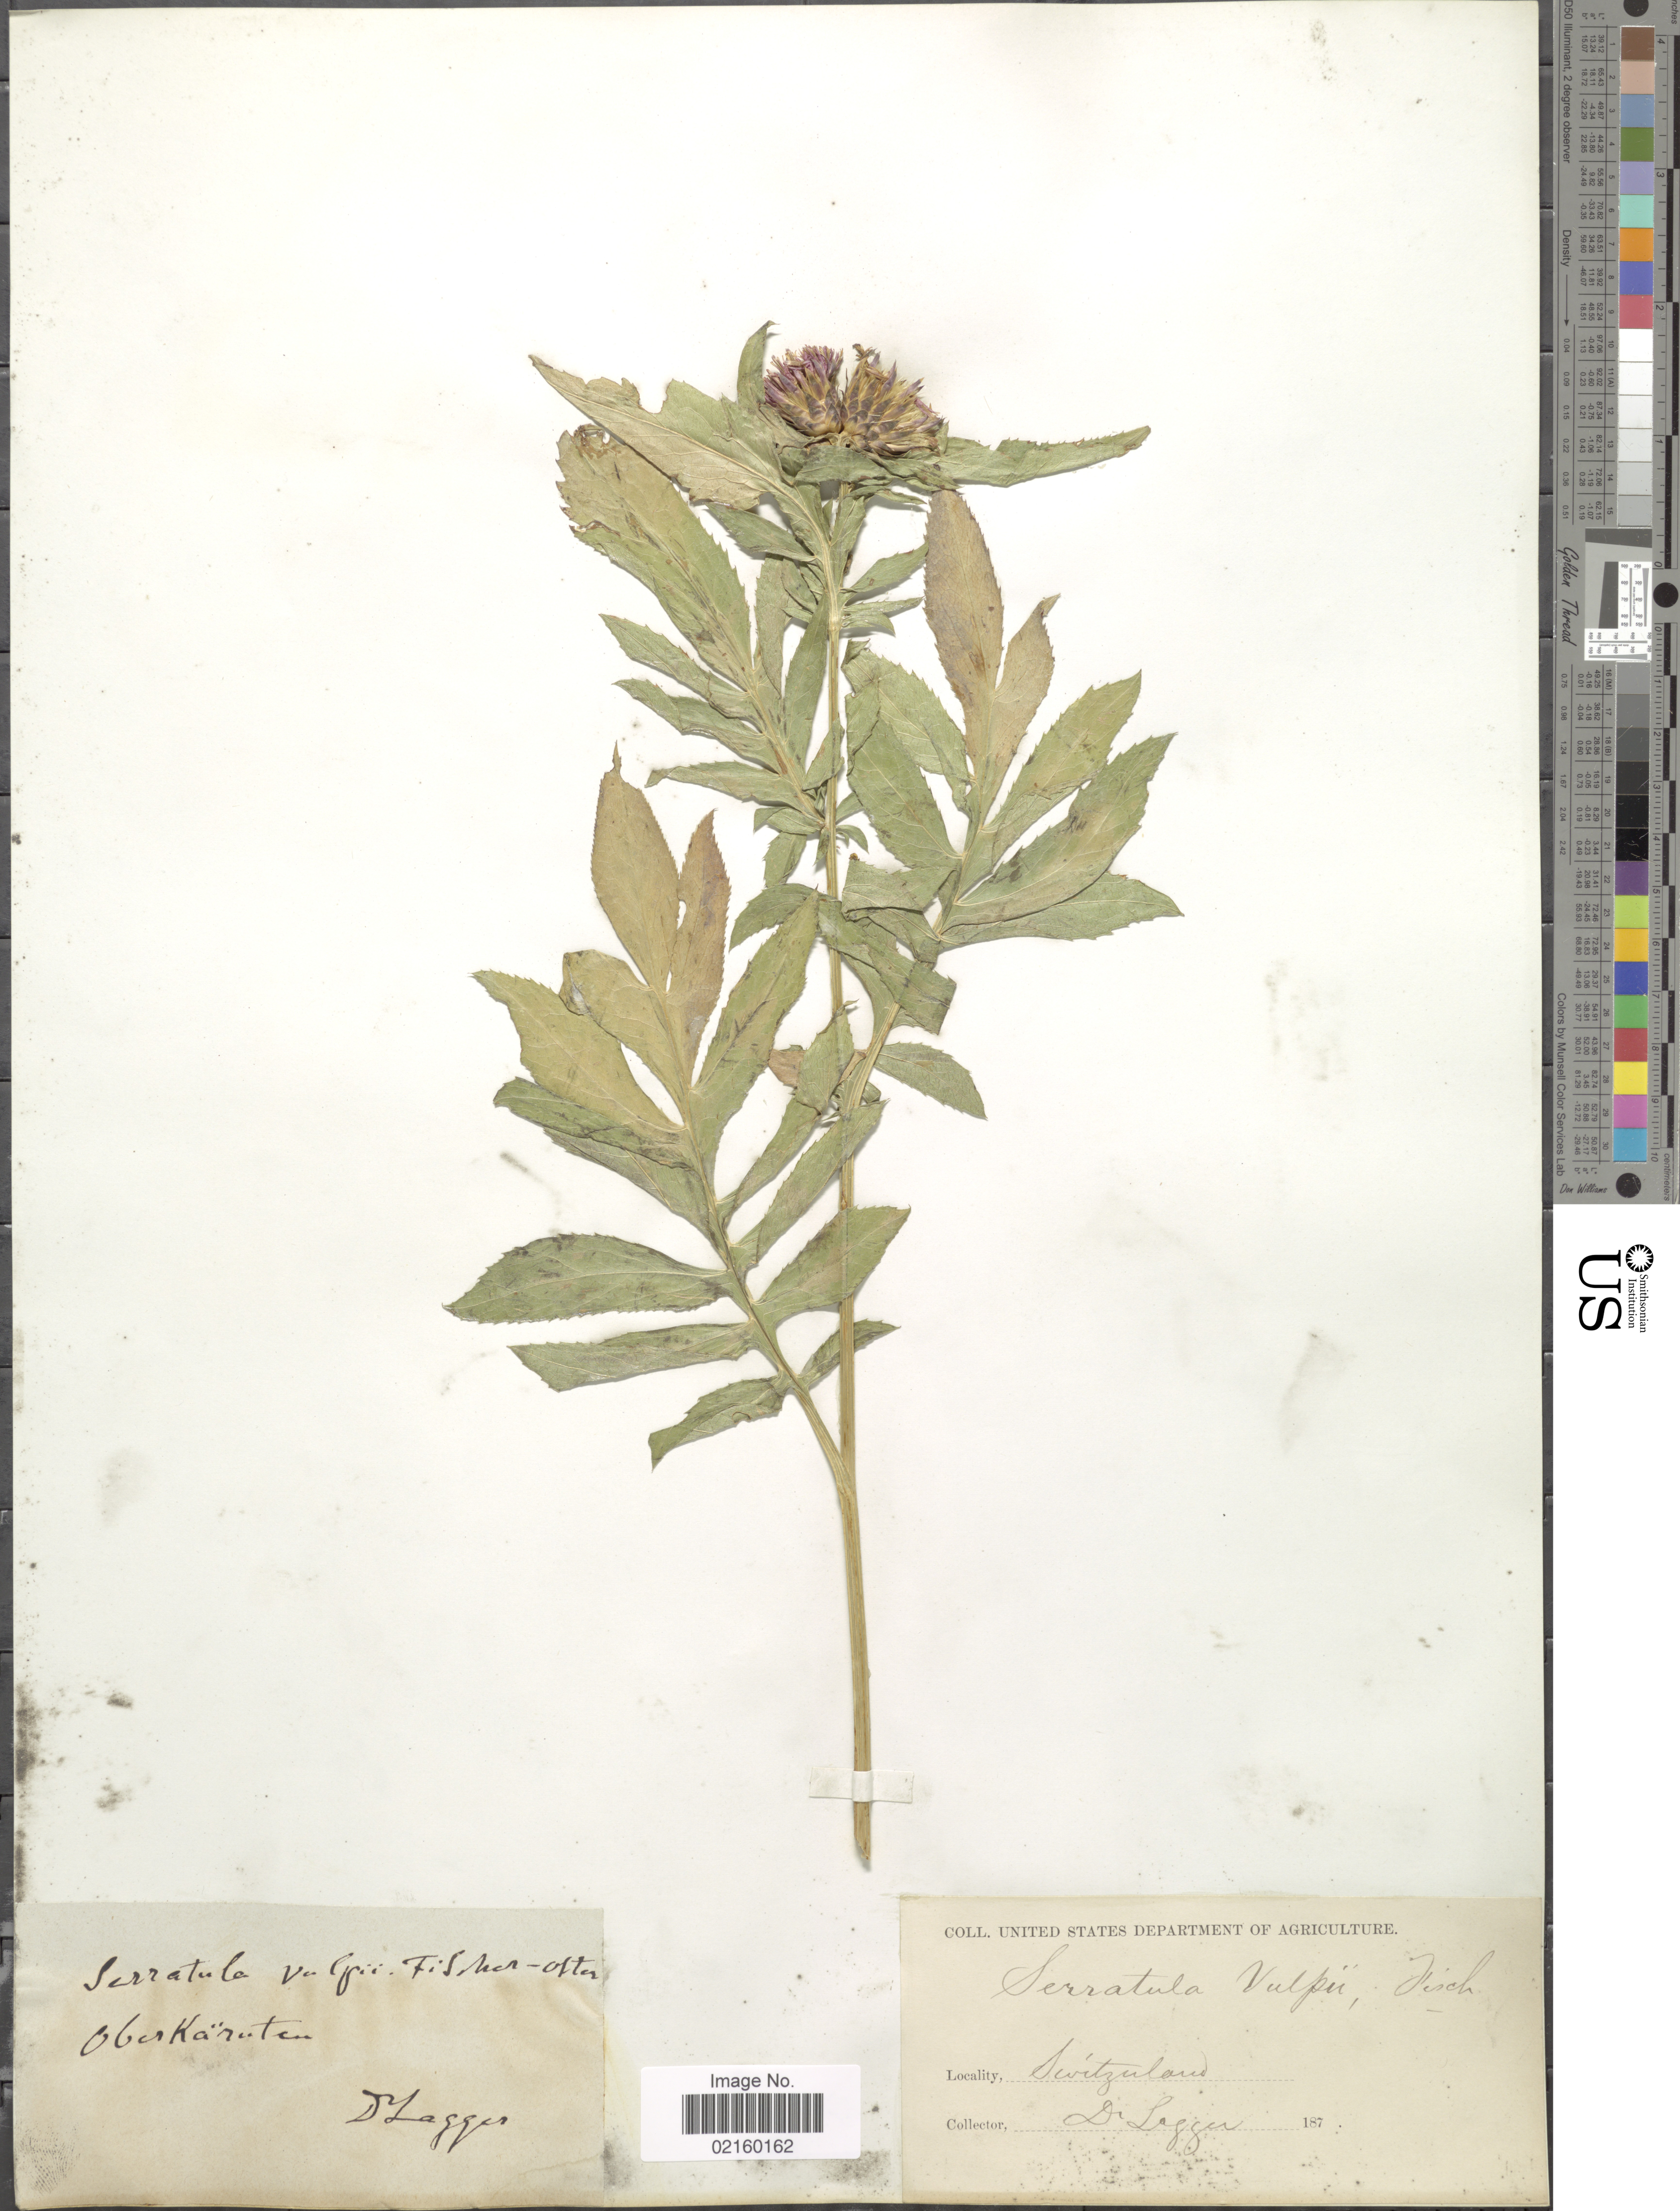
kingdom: Plantae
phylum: Tracheophyta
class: Magnoliopsida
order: Asterales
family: Asteraceae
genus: Serratula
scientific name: Serratula tinctoria subsp. monticola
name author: (Boreau) Berher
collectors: F. J. Lagger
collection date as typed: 187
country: Austria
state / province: Karnten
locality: Fischer- otter oberkärnten.